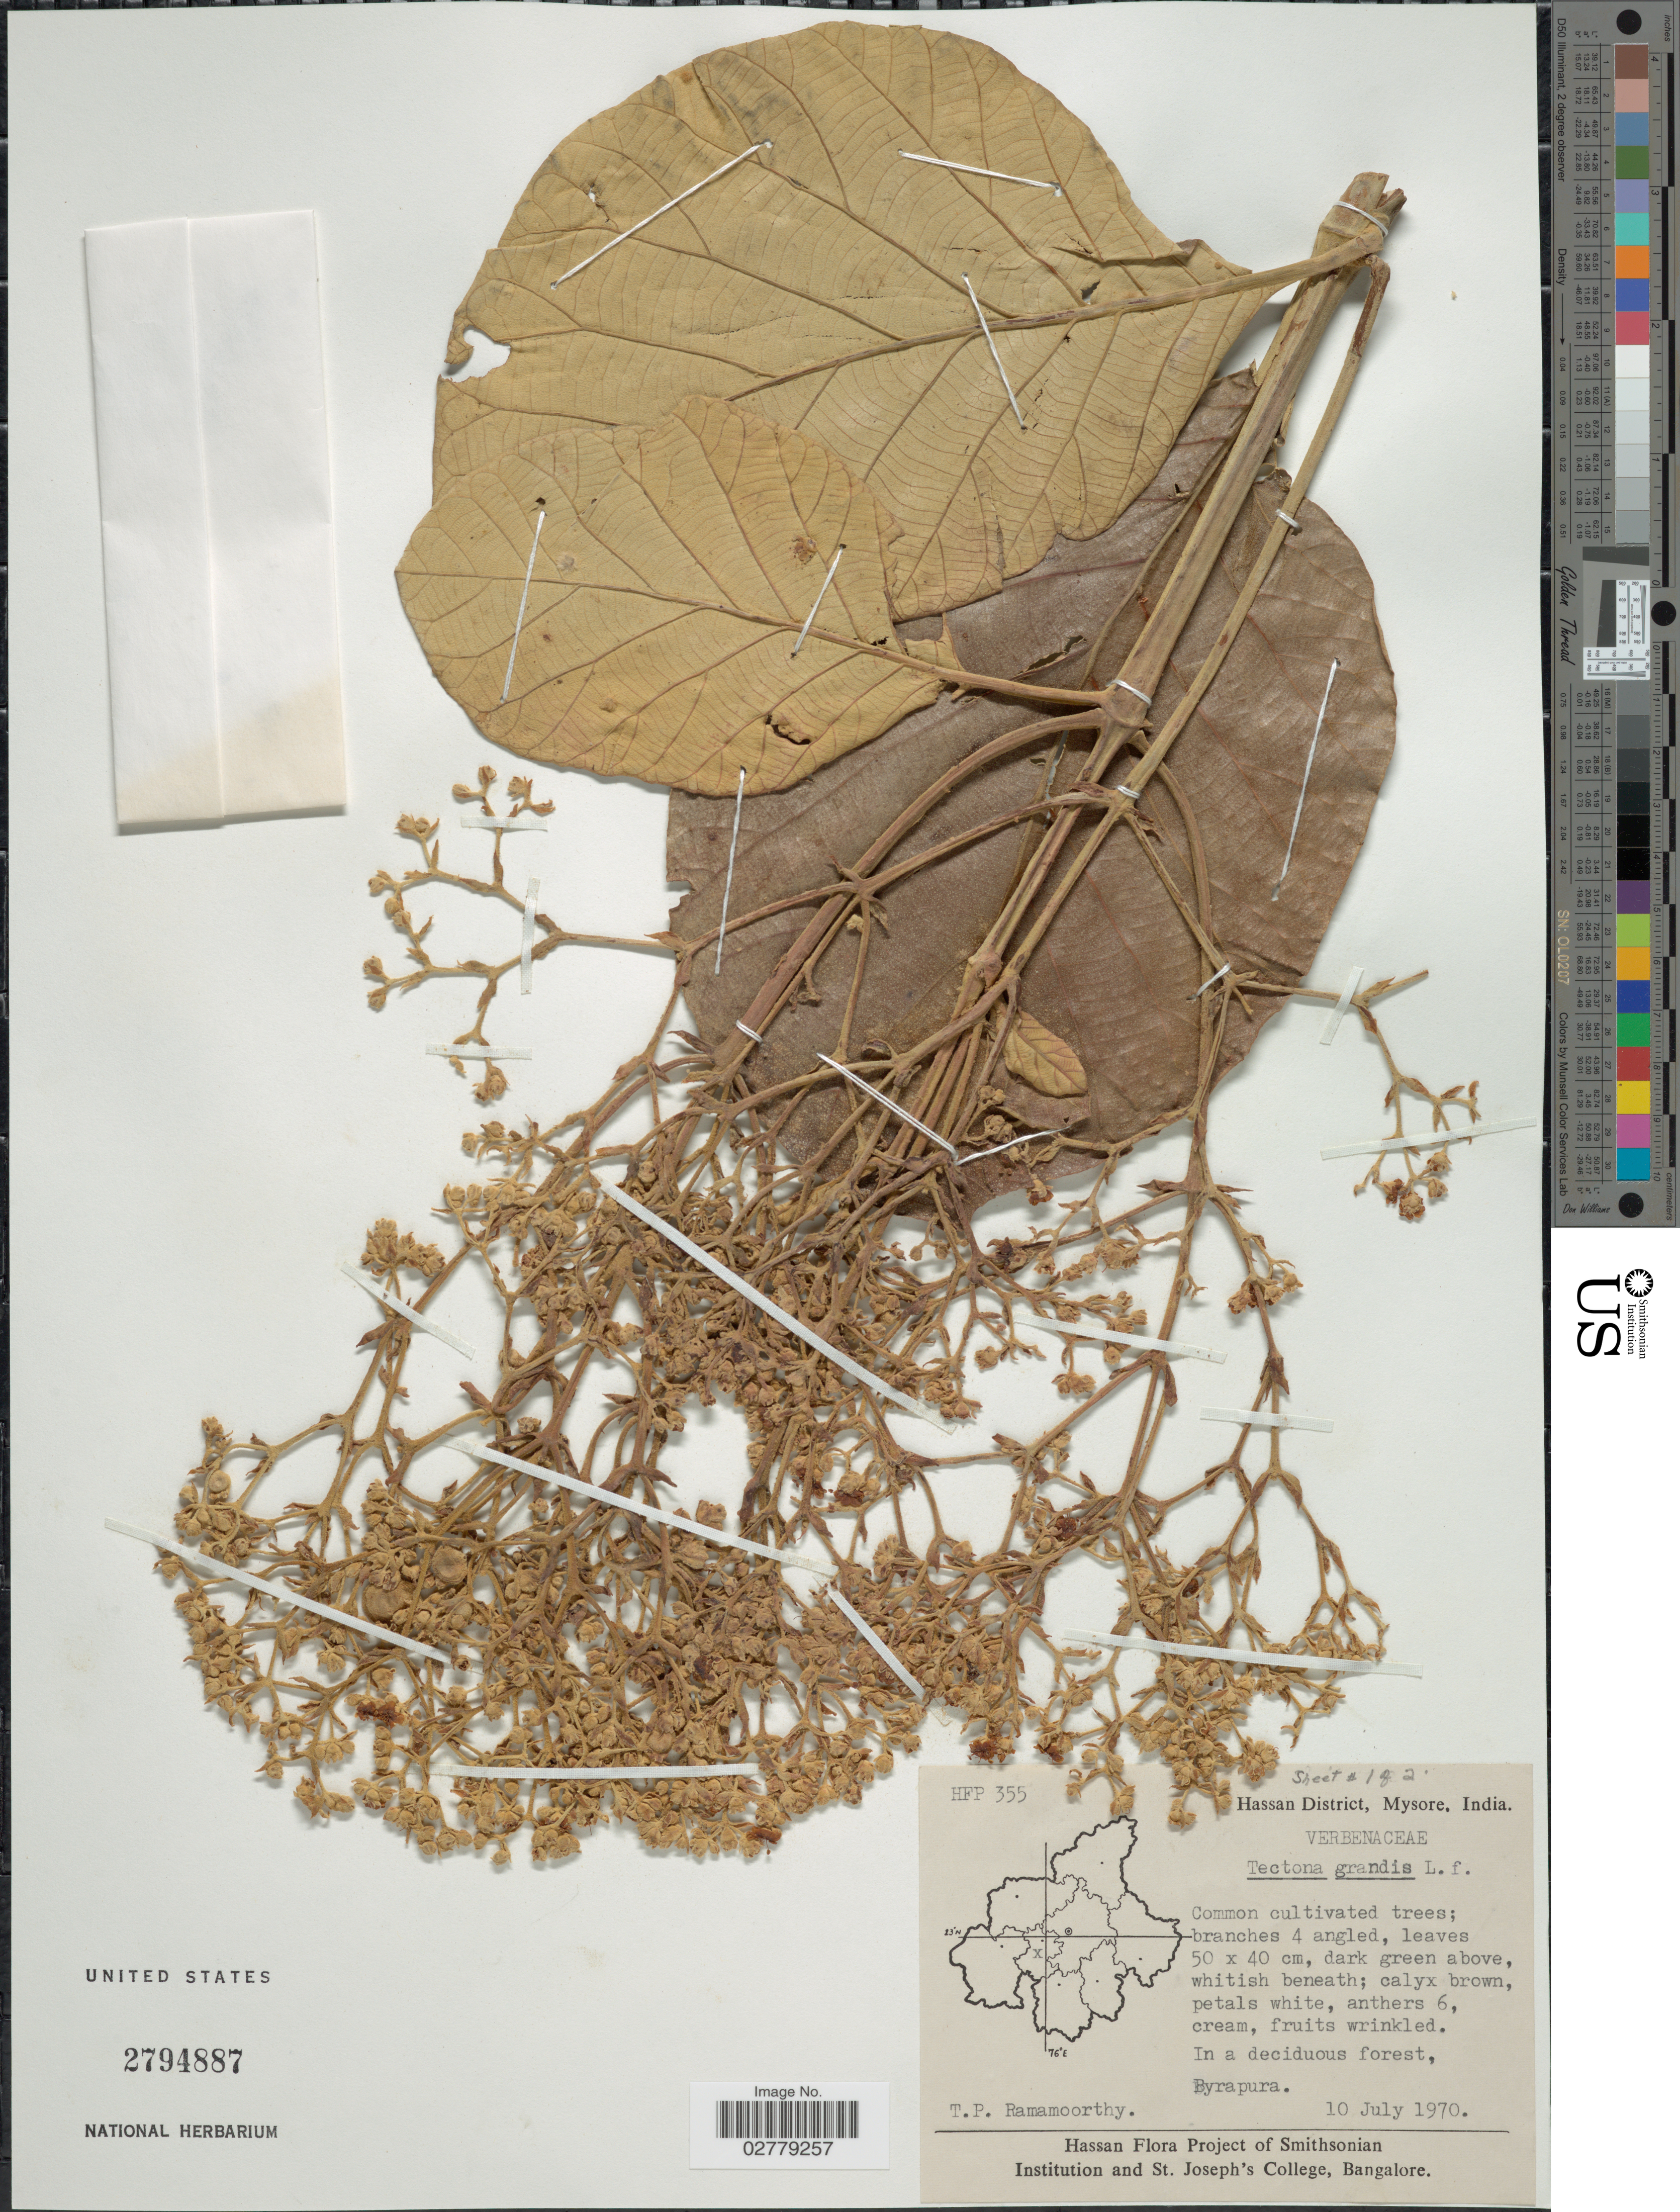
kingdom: Plantae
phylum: Tracheophyta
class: Magnoliopsida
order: Lamiales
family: Lamiaceae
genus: Tectona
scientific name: Tectona grandis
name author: L. f.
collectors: T. P. Ramamoorthy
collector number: HFP355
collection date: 1970-07-10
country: India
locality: Hassan District, Mysore. Byrapura.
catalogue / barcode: US 2794887